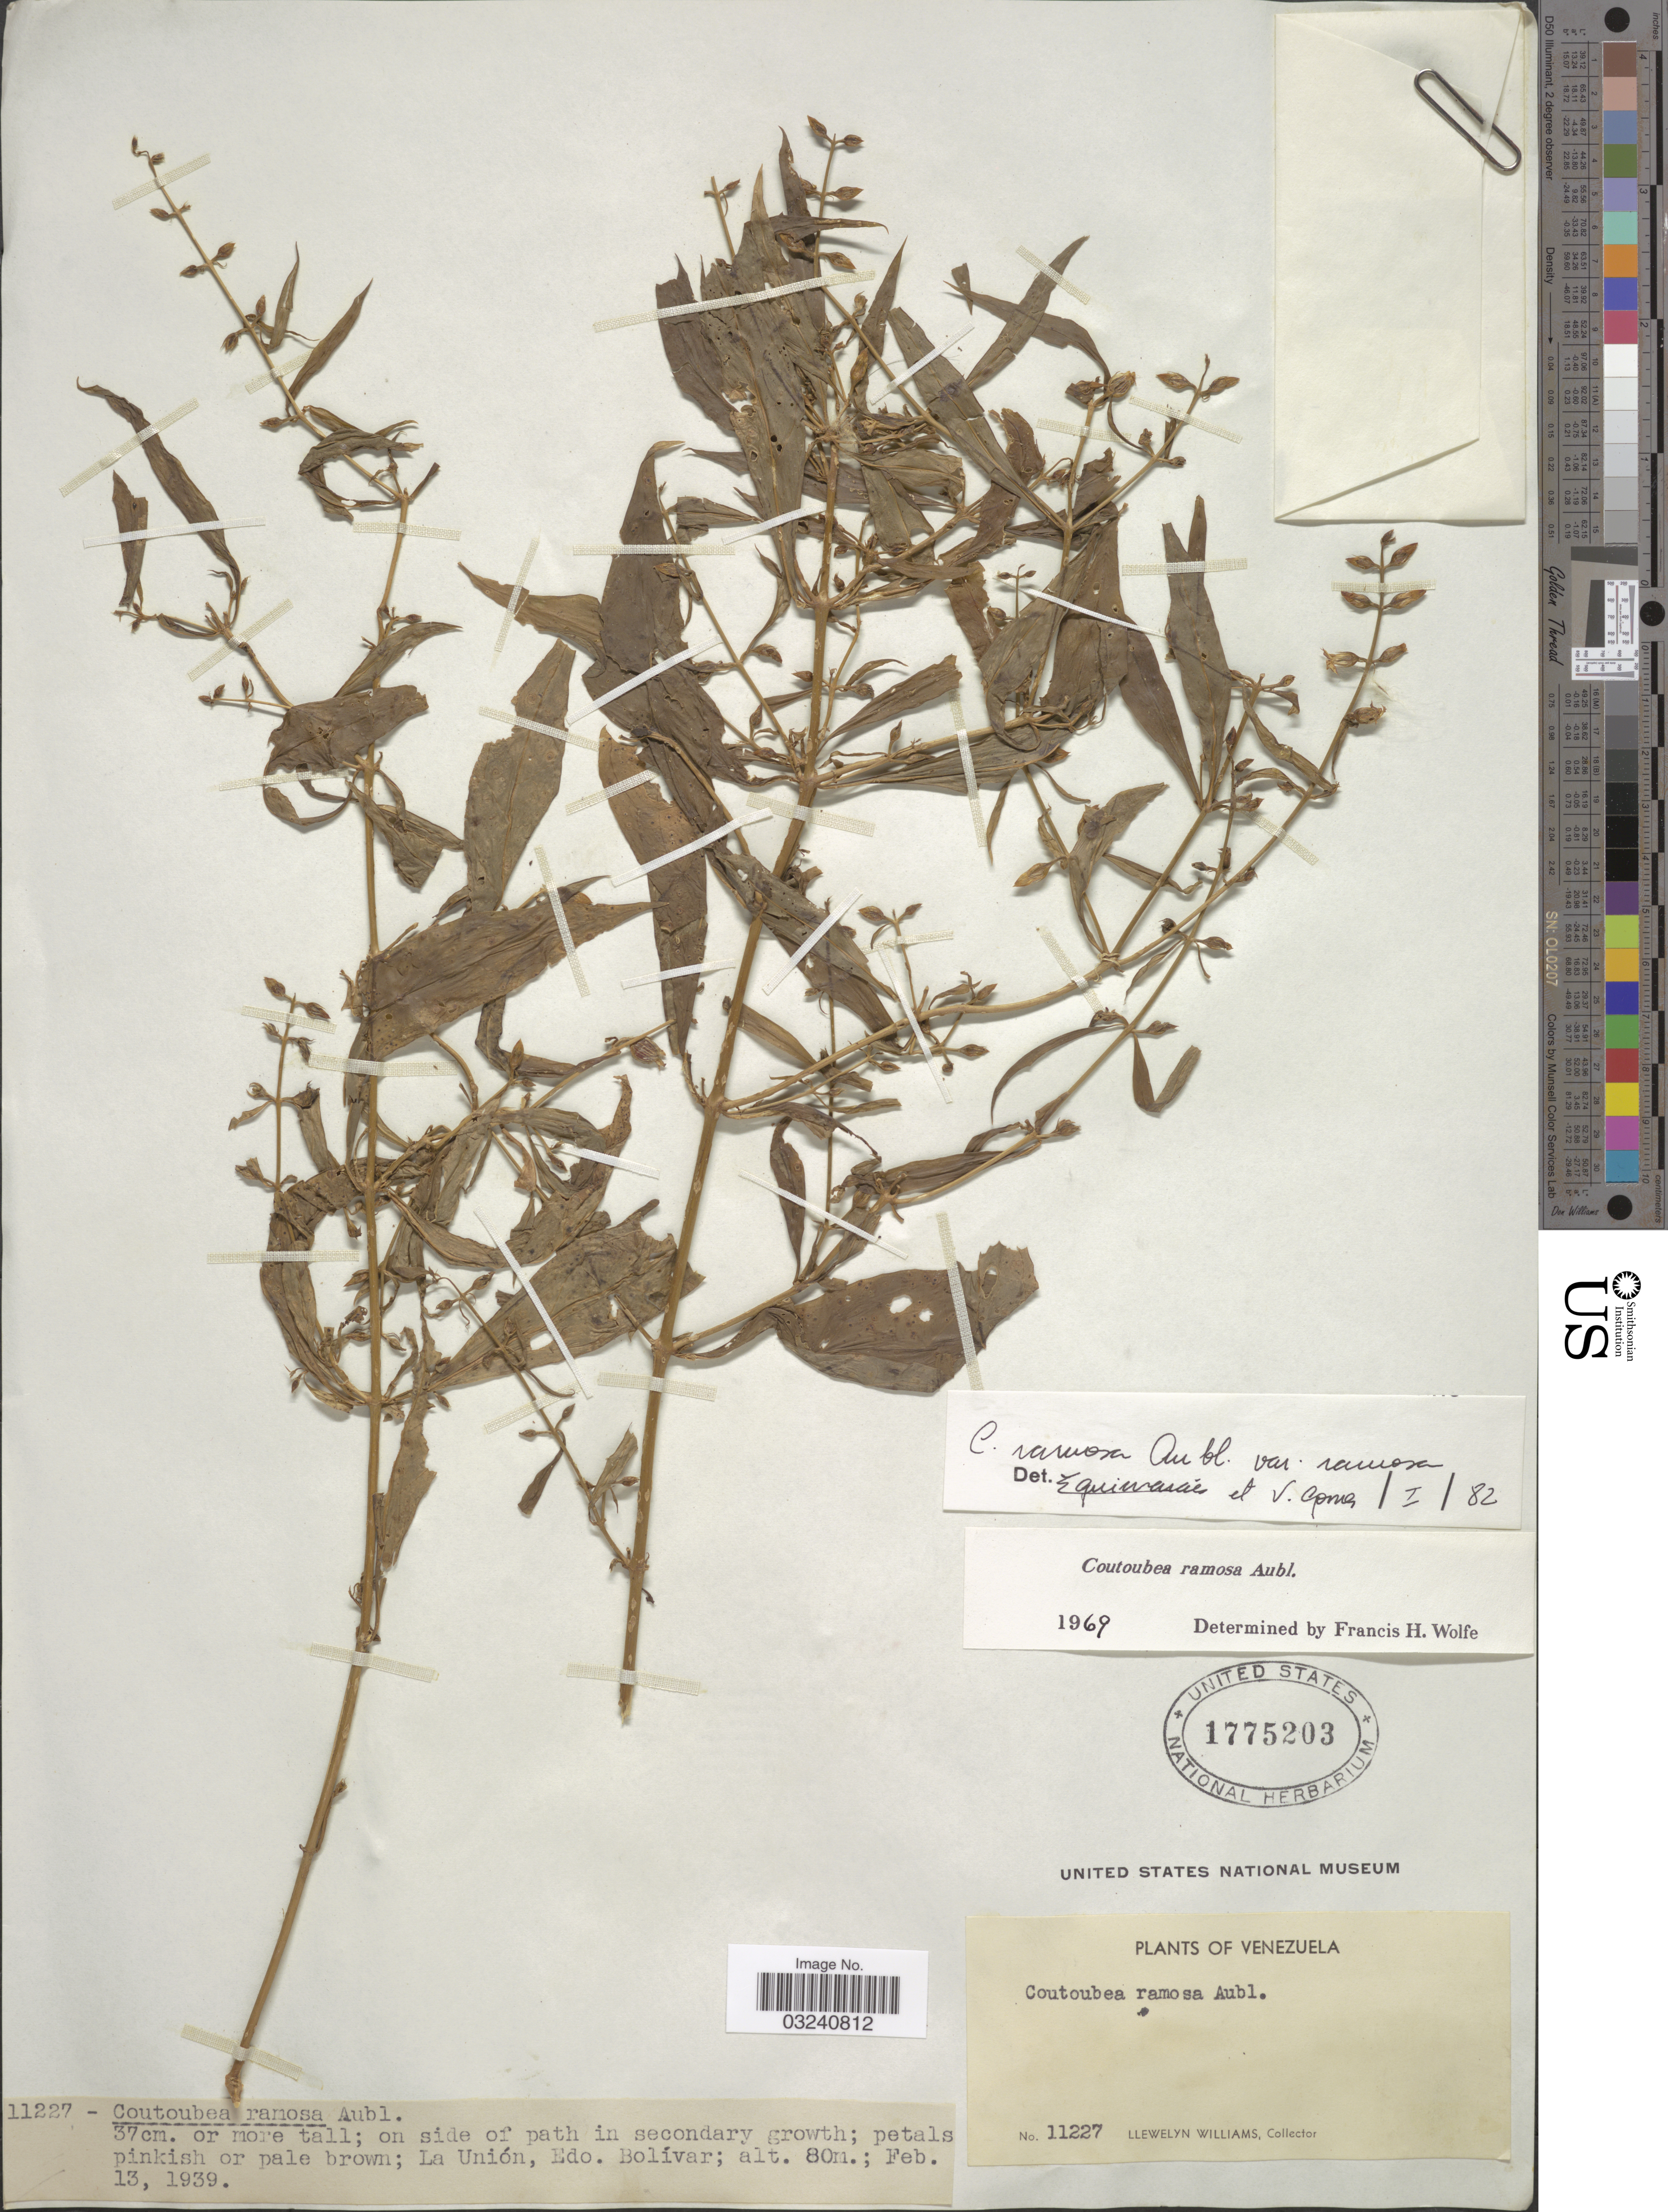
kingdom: Plantae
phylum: Tracheophyta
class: Magnoliopsida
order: Gentianales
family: Gentianaceae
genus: Coutoubea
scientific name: Coutoubea ramosa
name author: Aubl.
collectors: Ll. Williams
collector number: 11227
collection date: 1939-02-13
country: Venezuela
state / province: Bolivar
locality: La Unión.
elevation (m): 80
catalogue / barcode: US 1775203